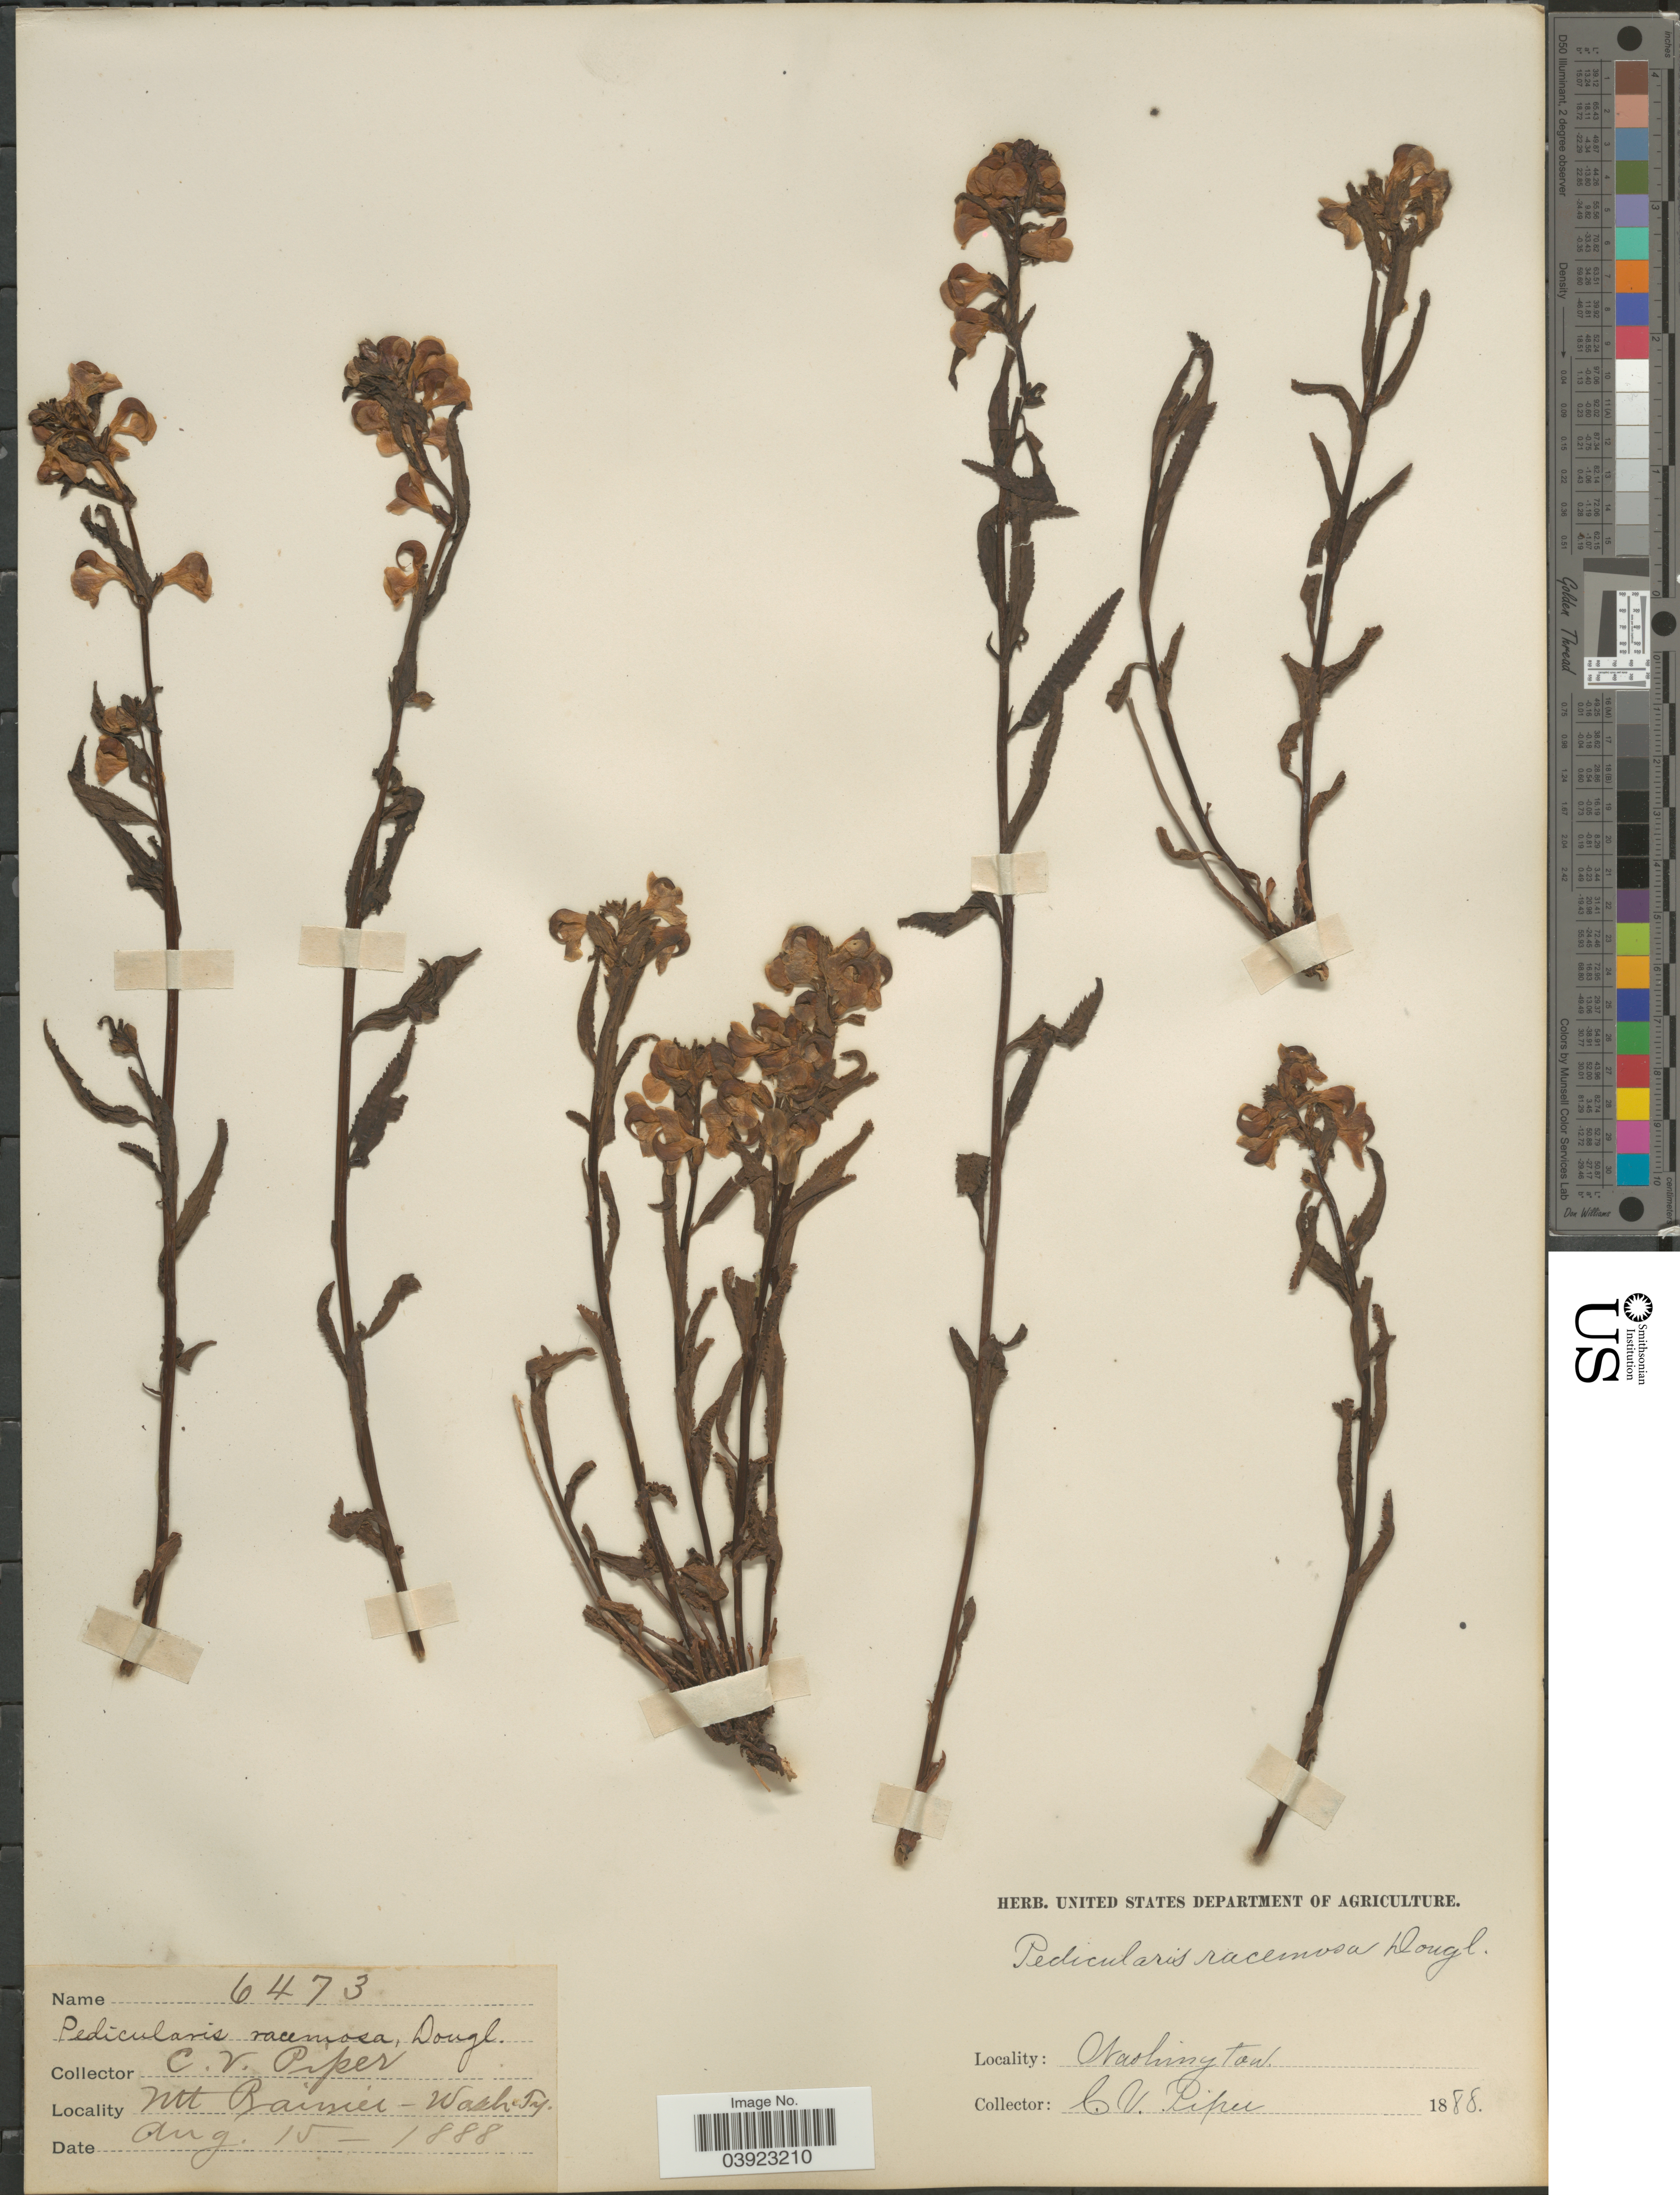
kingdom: Plantae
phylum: Tracheophyta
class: Magnoliopsida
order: Lamiales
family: Orobanchaceae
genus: Pedicularis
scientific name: Pedicularis racemosa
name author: Douglas ex Benth.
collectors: C. V. Piper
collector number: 6473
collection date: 1888-08-15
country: United States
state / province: Washington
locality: Mt. Rainier.